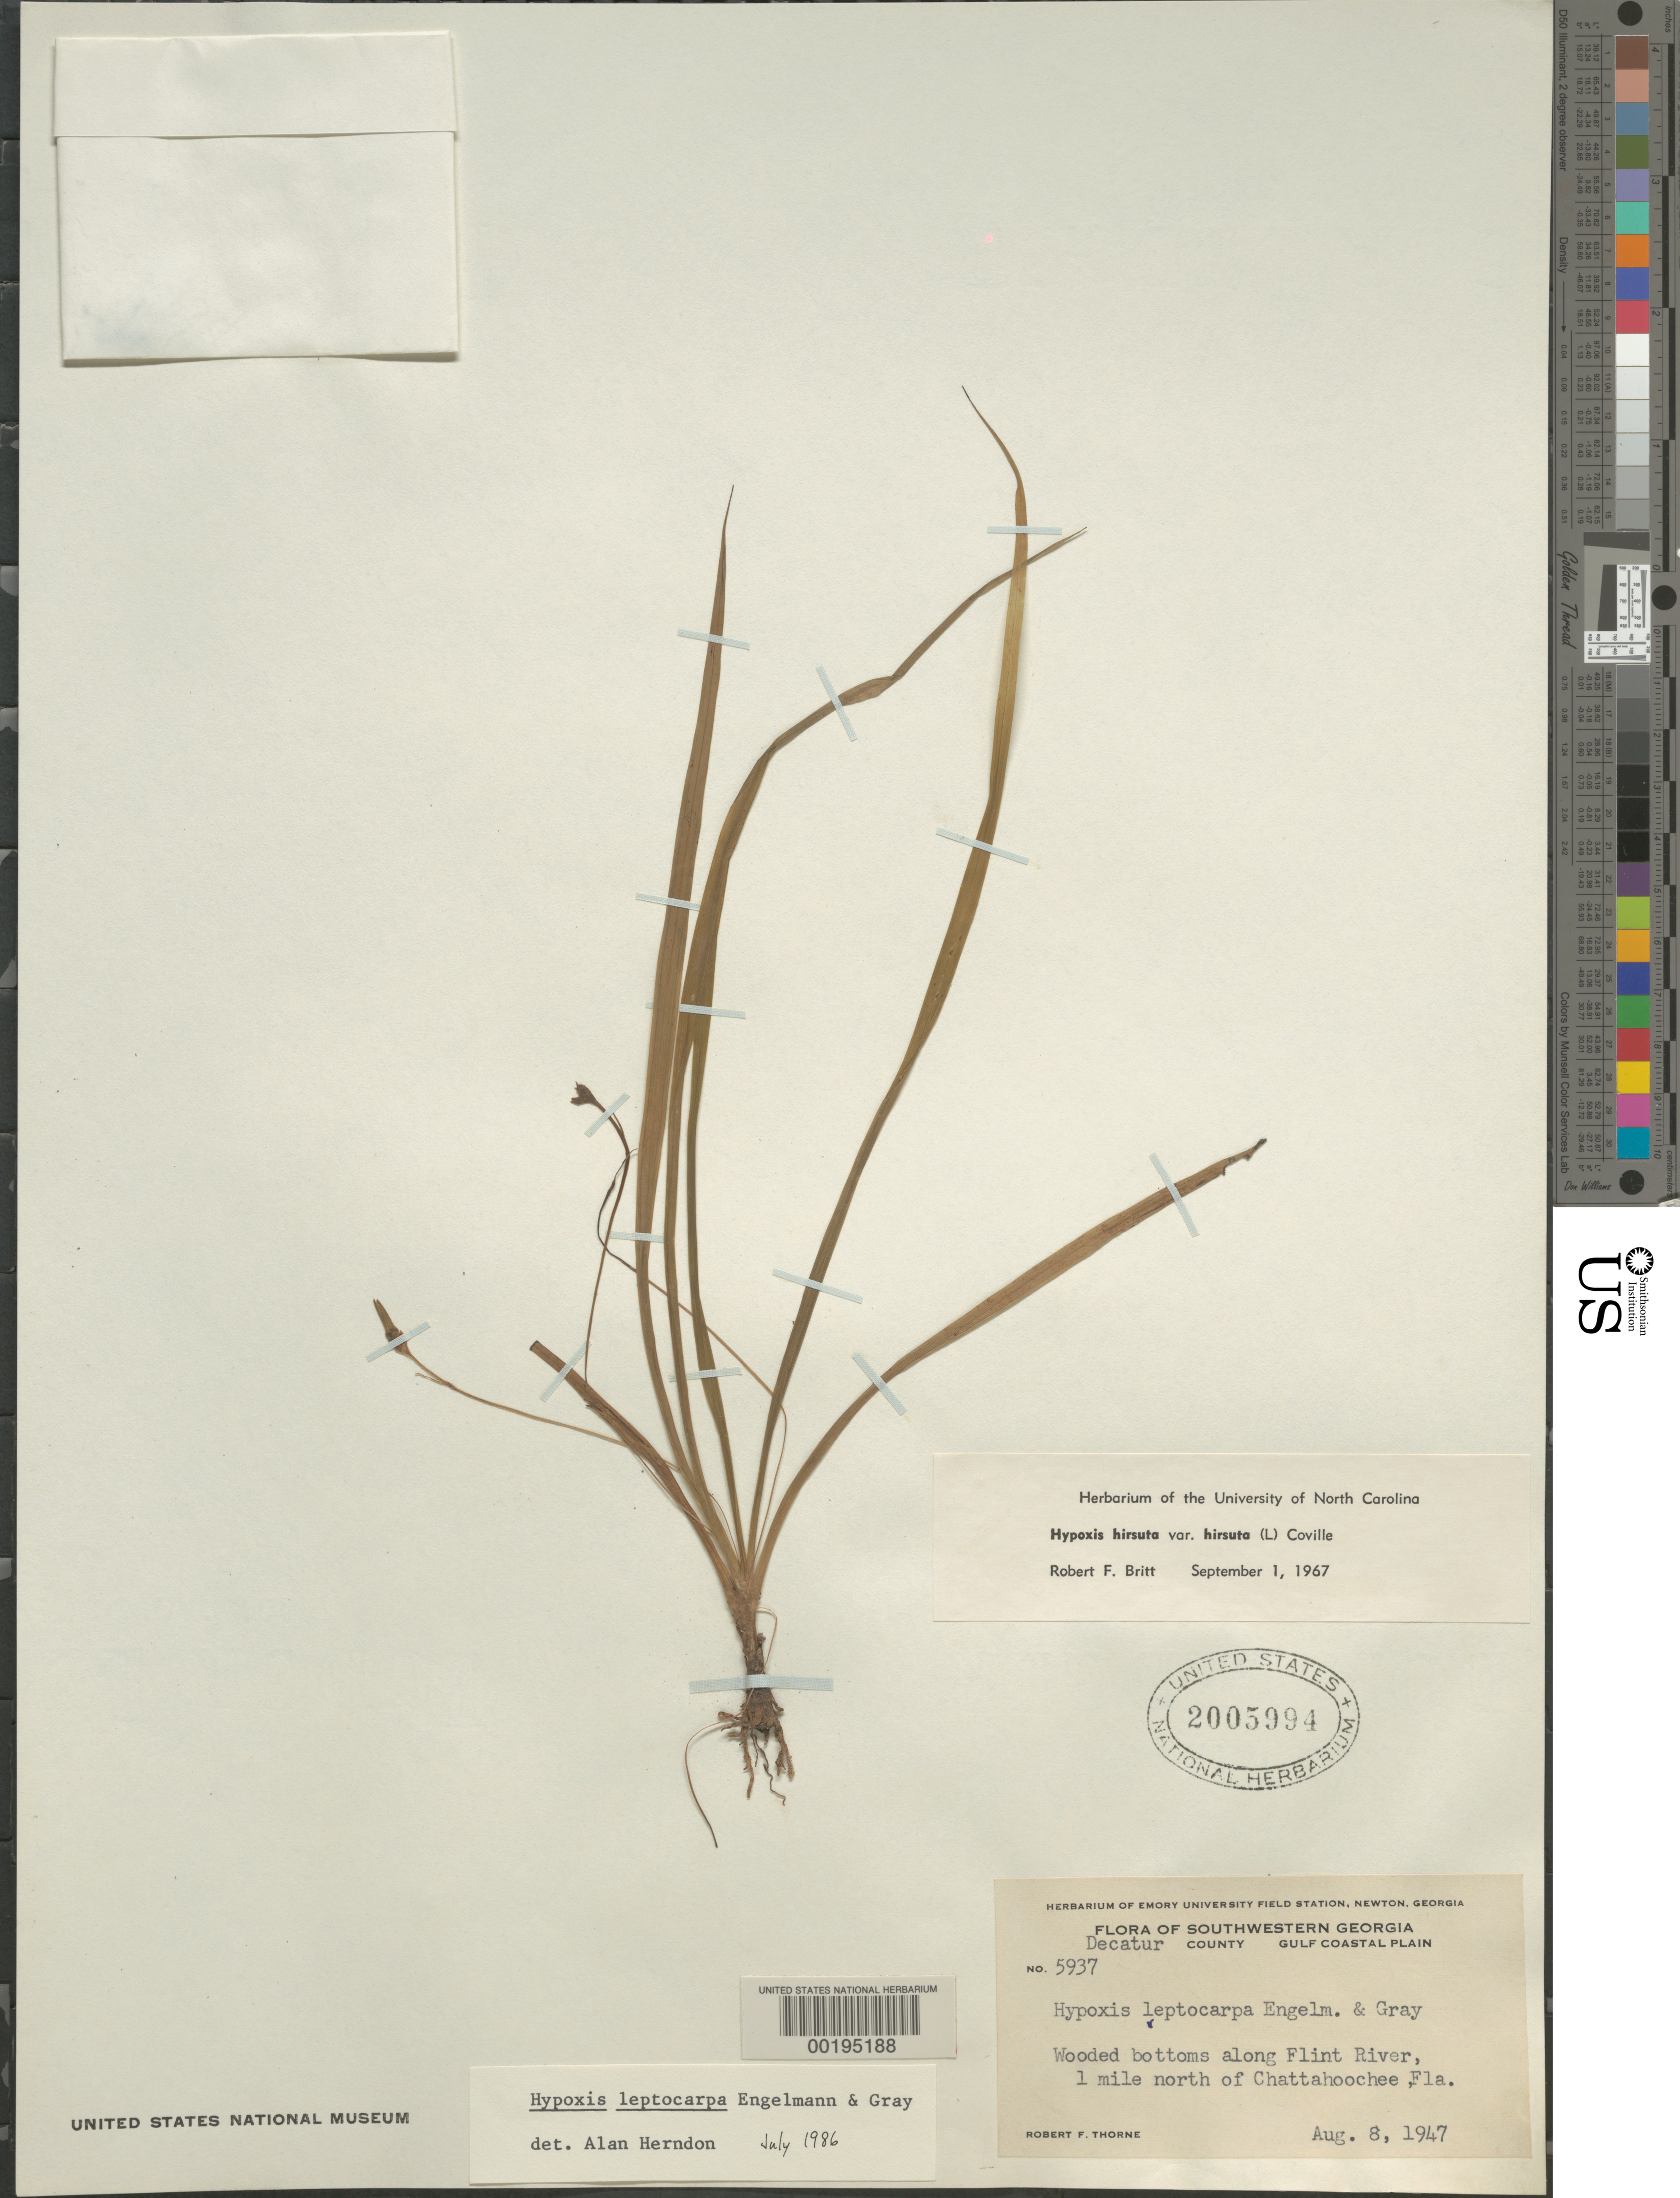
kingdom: Plantae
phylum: Tracheophyta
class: Liliopsida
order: Asparagales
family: Hypoxidaceae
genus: Hypoxis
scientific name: Hypoxis leptocarpa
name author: (Engelm. & A. Gray) Small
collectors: R. F. Thorne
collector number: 5937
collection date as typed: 08 Aug 1947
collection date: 1947-08-08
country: United States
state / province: Georgia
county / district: Decatur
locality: Along flint river, 1 mi n of chattahoochee river. [localities appear to be in ga near fl border, not in fl as originally recorded.]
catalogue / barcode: US 2005994